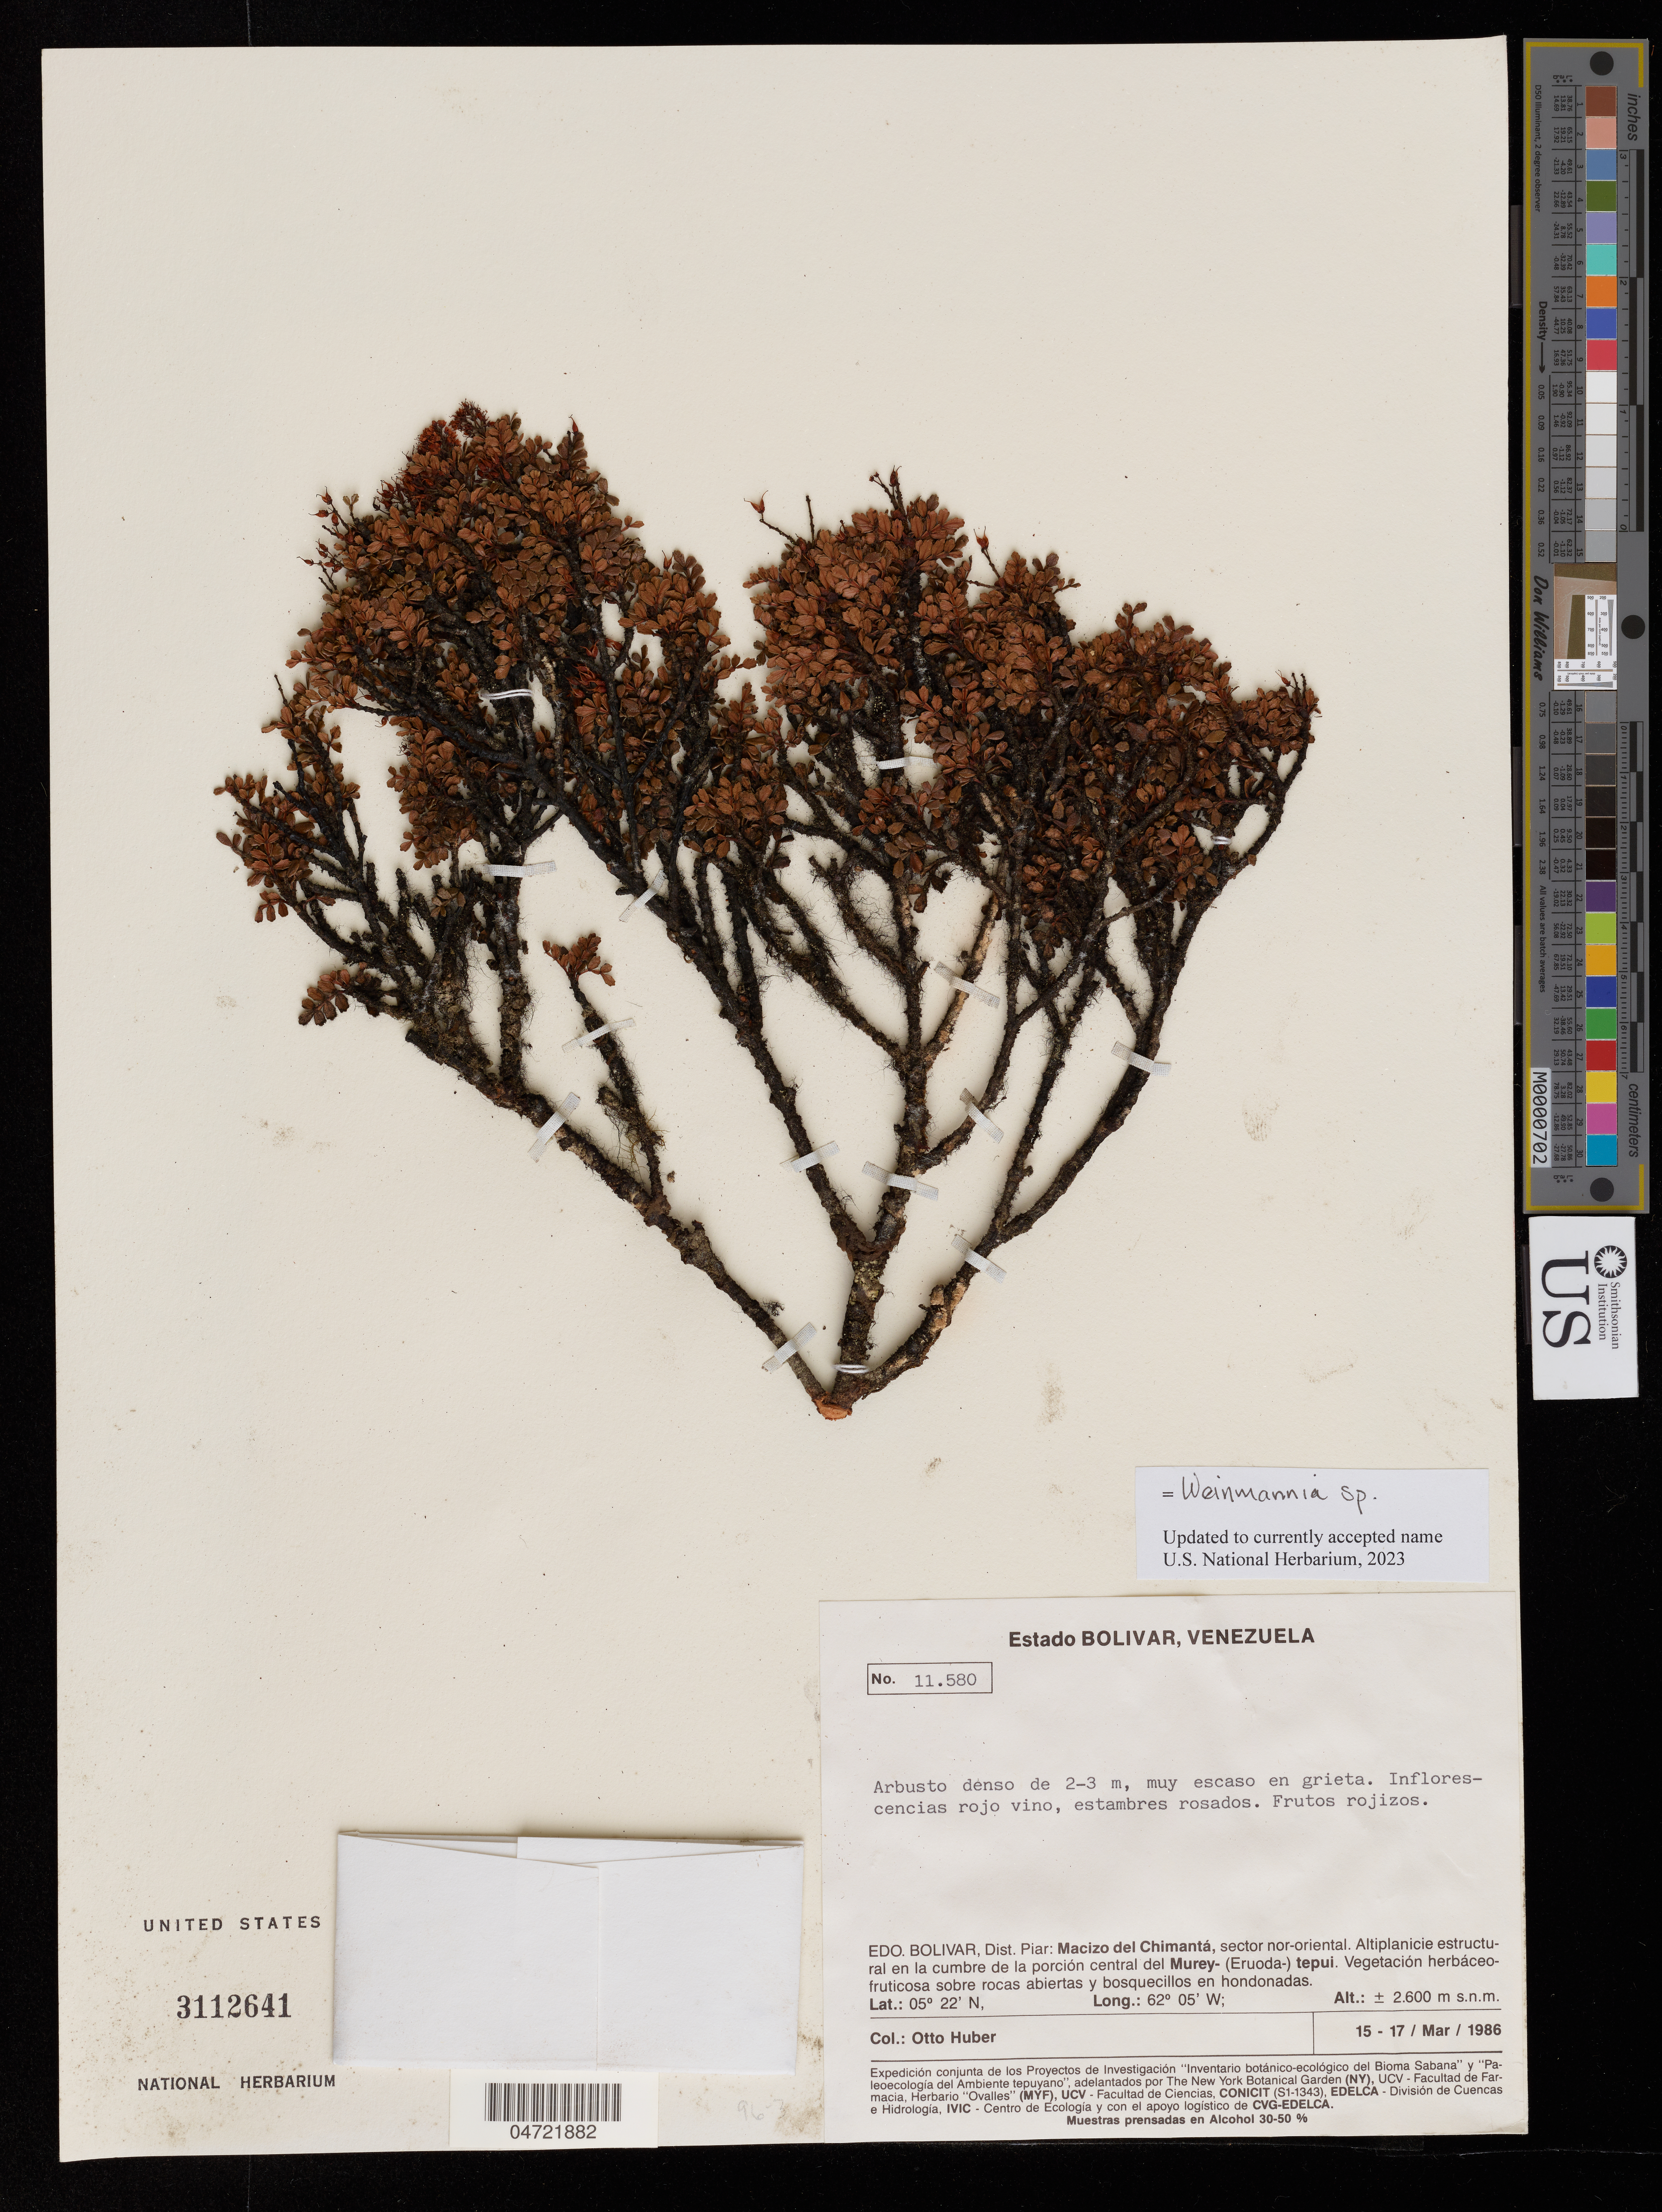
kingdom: Plantae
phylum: Tracheophyta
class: Magnoliopsida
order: Oxalidales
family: Cunoniaceae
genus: Weinmannia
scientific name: Weinmannia sp.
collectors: O. Huber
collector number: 11580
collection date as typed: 15-Mar-86 to 17-Mar-86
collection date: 1986-03-15/1986-03-17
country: Venezuela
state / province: Bolívar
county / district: Piar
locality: Macizo del Chimantá, cumbre de la procion central del Murey-tepuí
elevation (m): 2600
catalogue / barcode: US 3112641